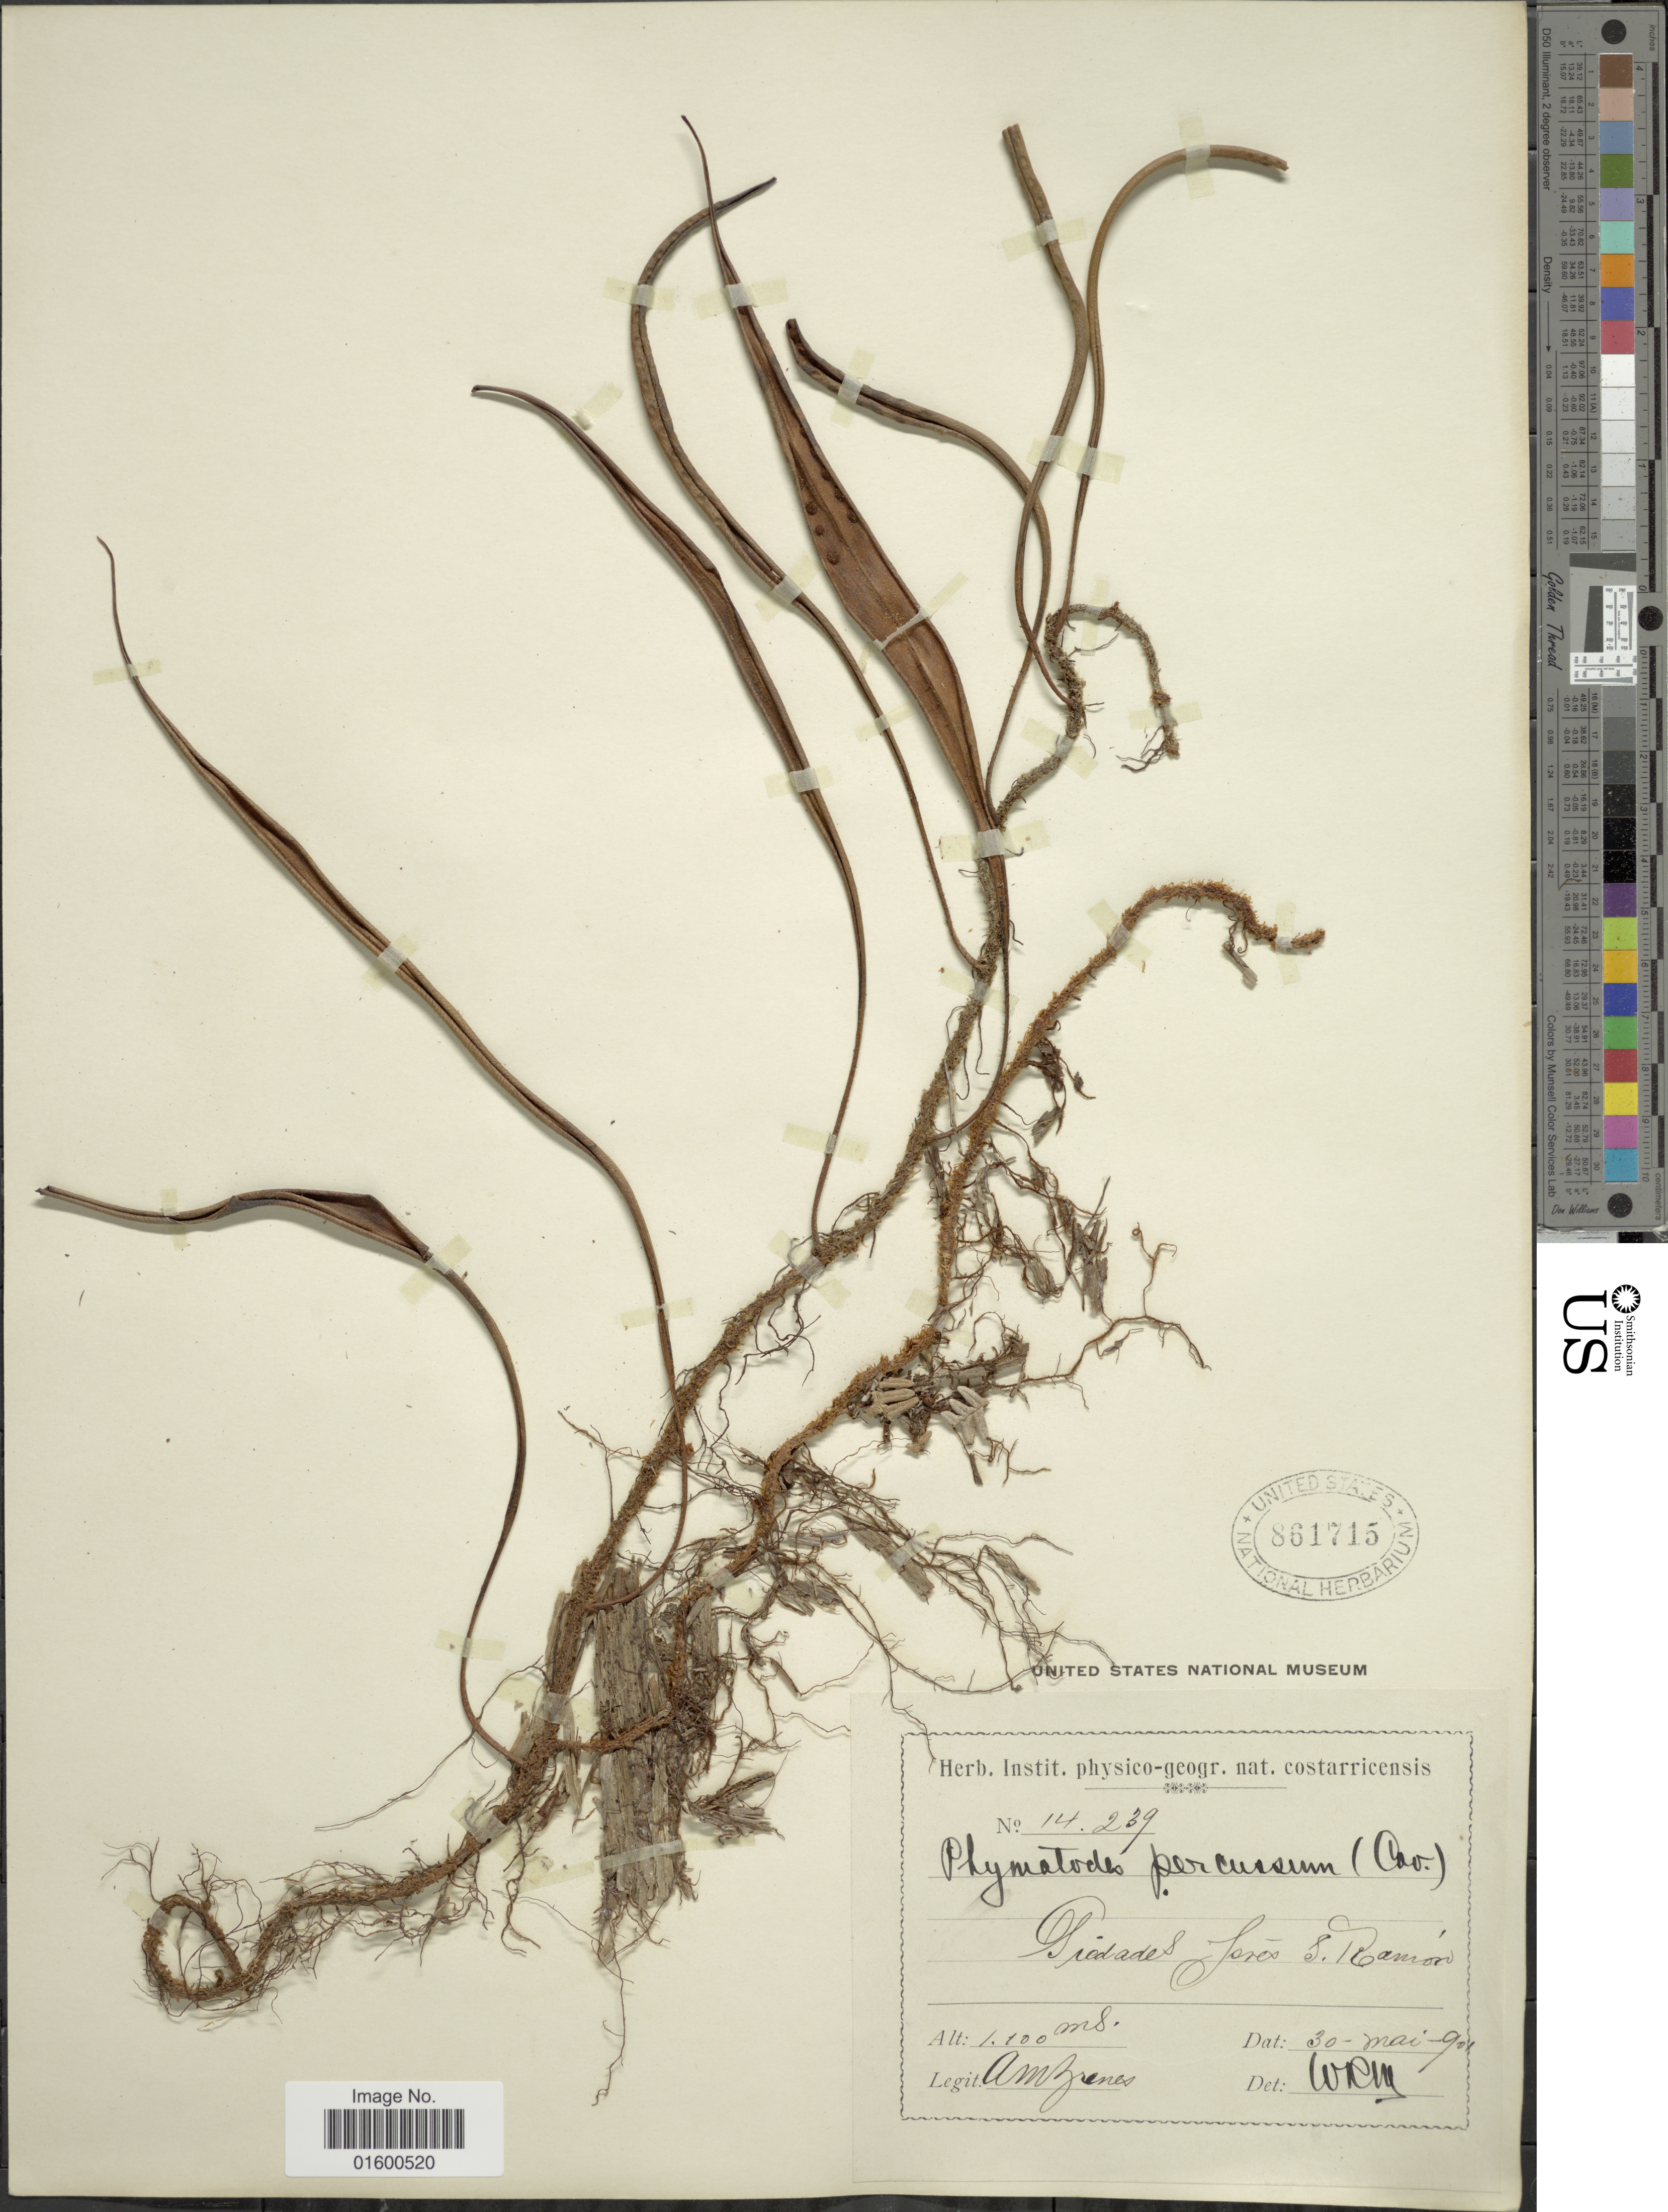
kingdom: Plantae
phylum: Tracheophyta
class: Polypodiopsida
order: Polypodiales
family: Polypodiaceae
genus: Microgramma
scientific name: Microgramma percussa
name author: (Cav.) de la Sota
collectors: A. Brenes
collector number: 14239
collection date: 1901-05-30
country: Costa Rica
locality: Piedades Jores S. Ramon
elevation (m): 1100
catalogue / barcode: US 861715